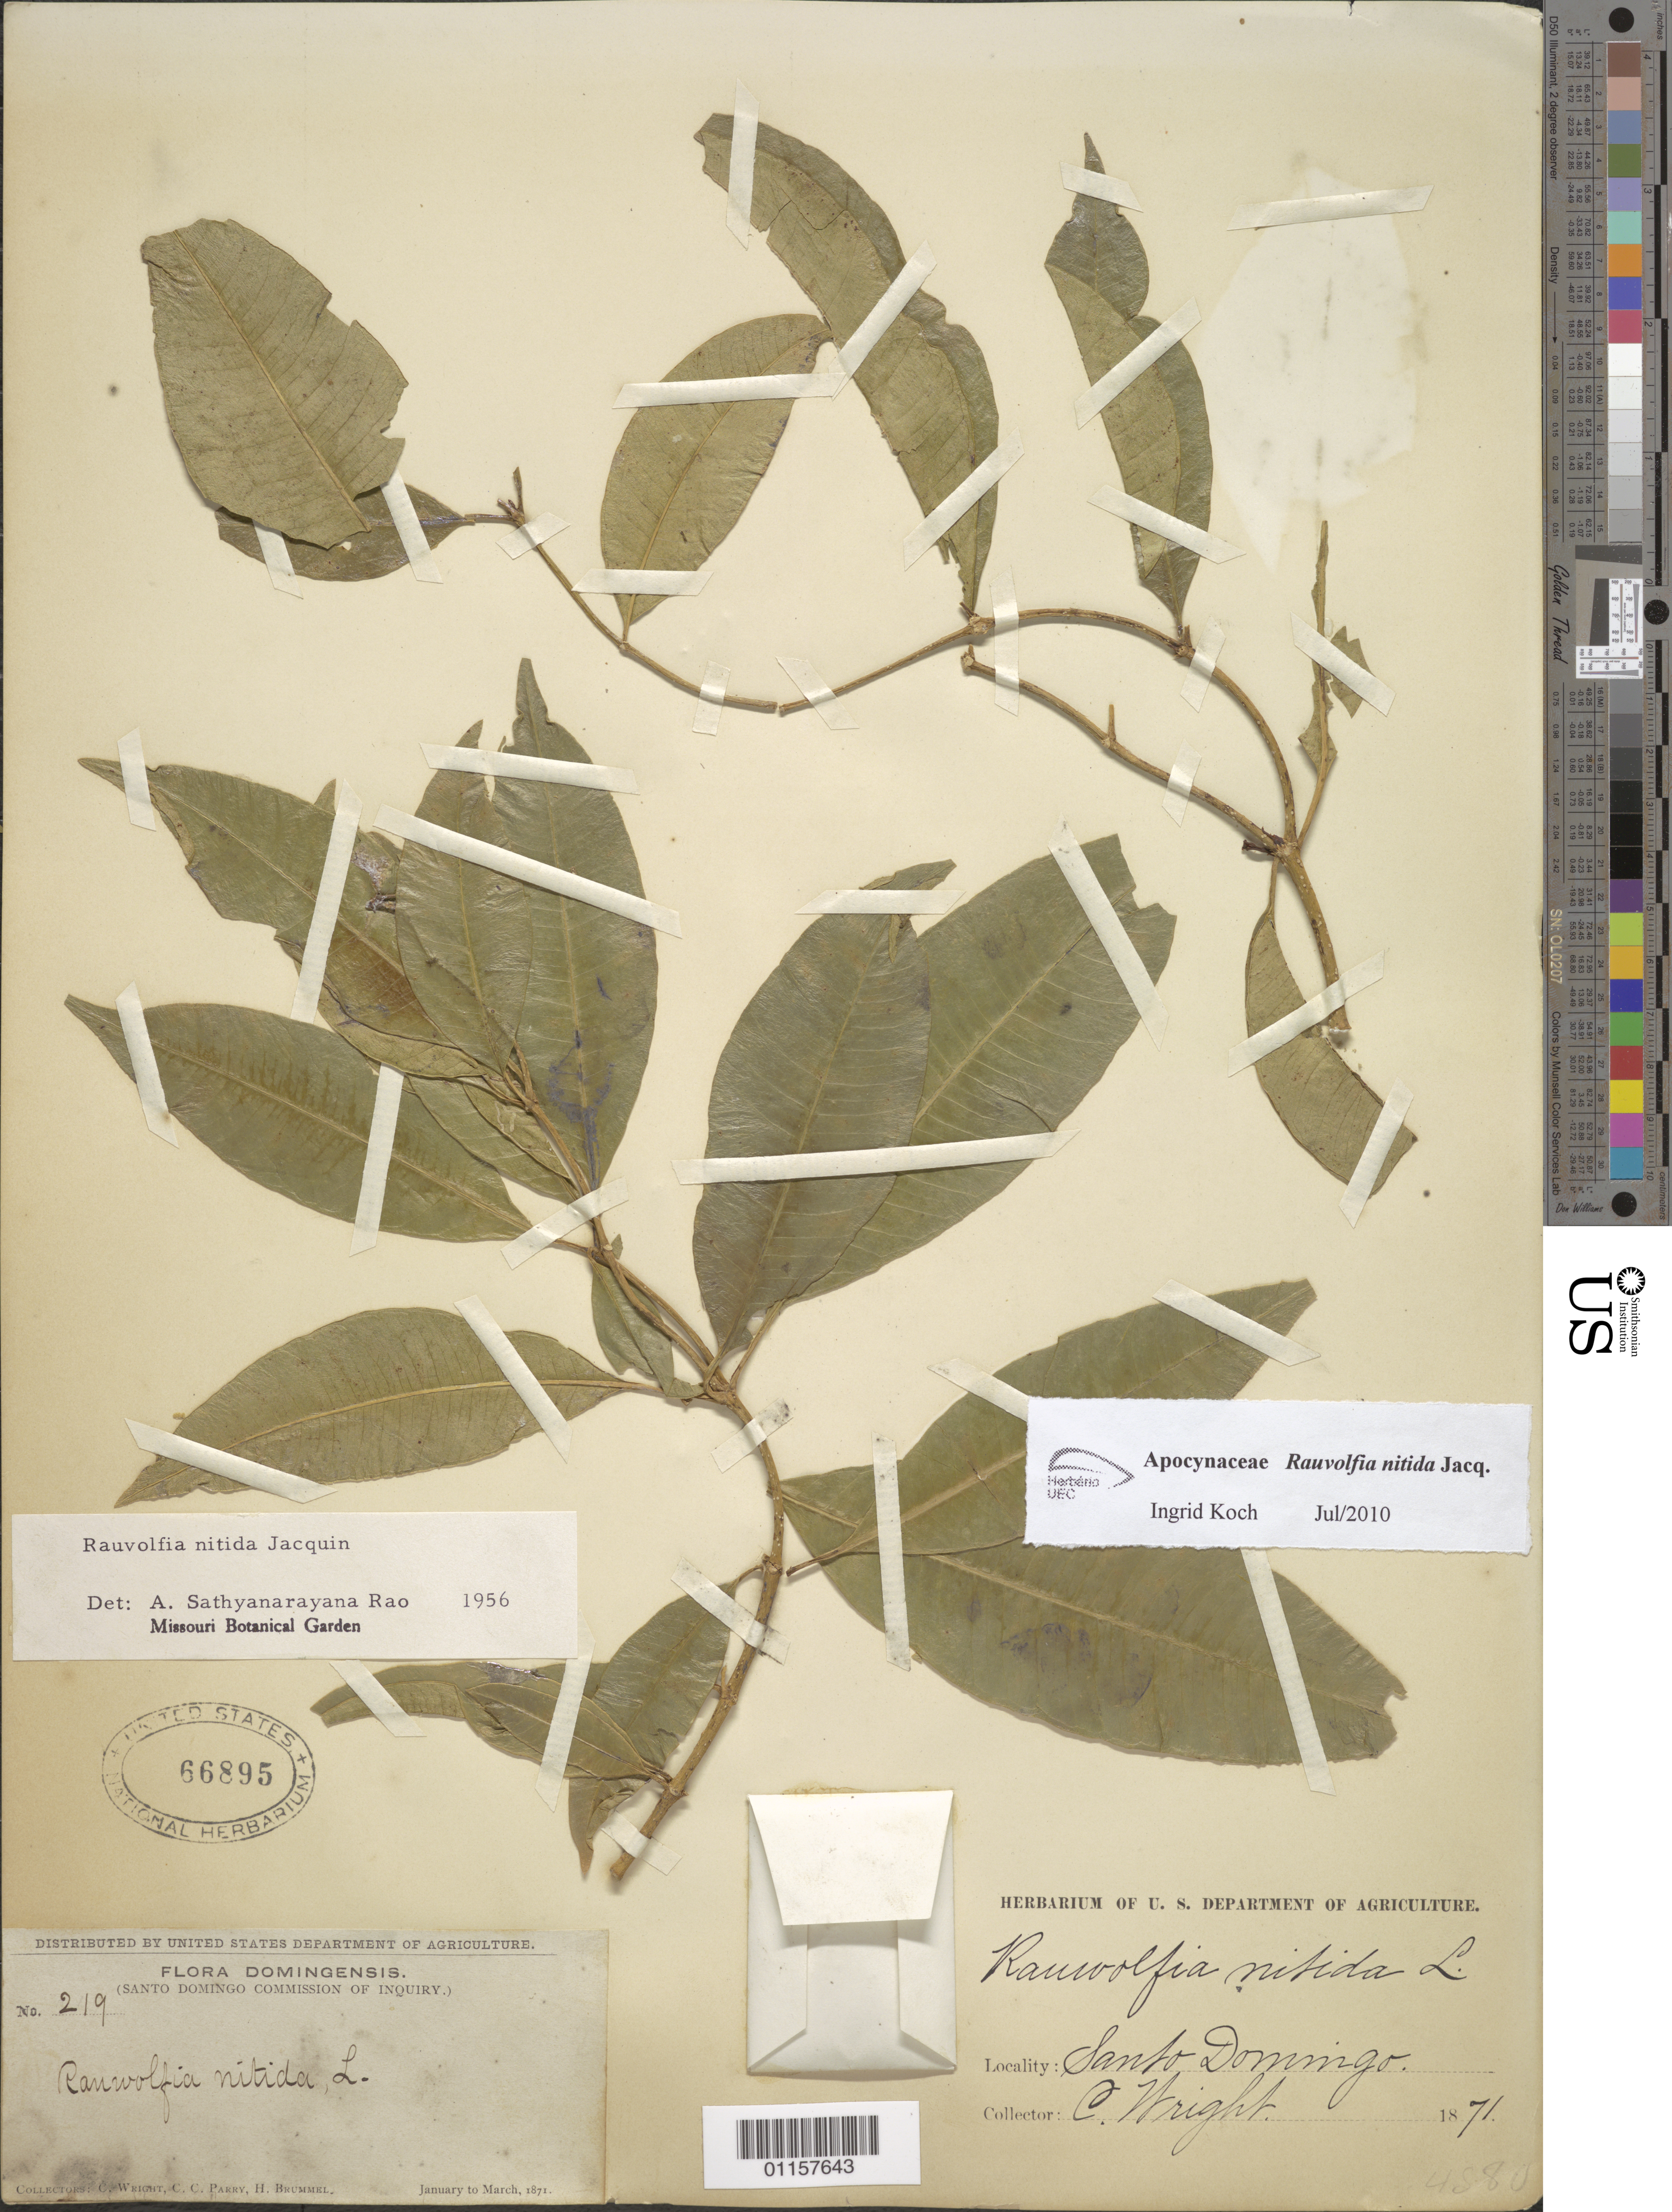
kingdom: Plantae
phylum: Tracheophyta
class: Magnoliopsida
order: Gentianales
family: Apocynaceae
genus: Rauvolfia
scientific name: Rauvolfia nitida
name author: Jacq.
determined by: Koch, I.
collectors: C. Wright, C. C. Parry & H. Brummel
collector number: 219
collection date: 1871-01/1871-03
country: Dominican Republic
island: Hispaniola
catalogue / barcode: US 66895